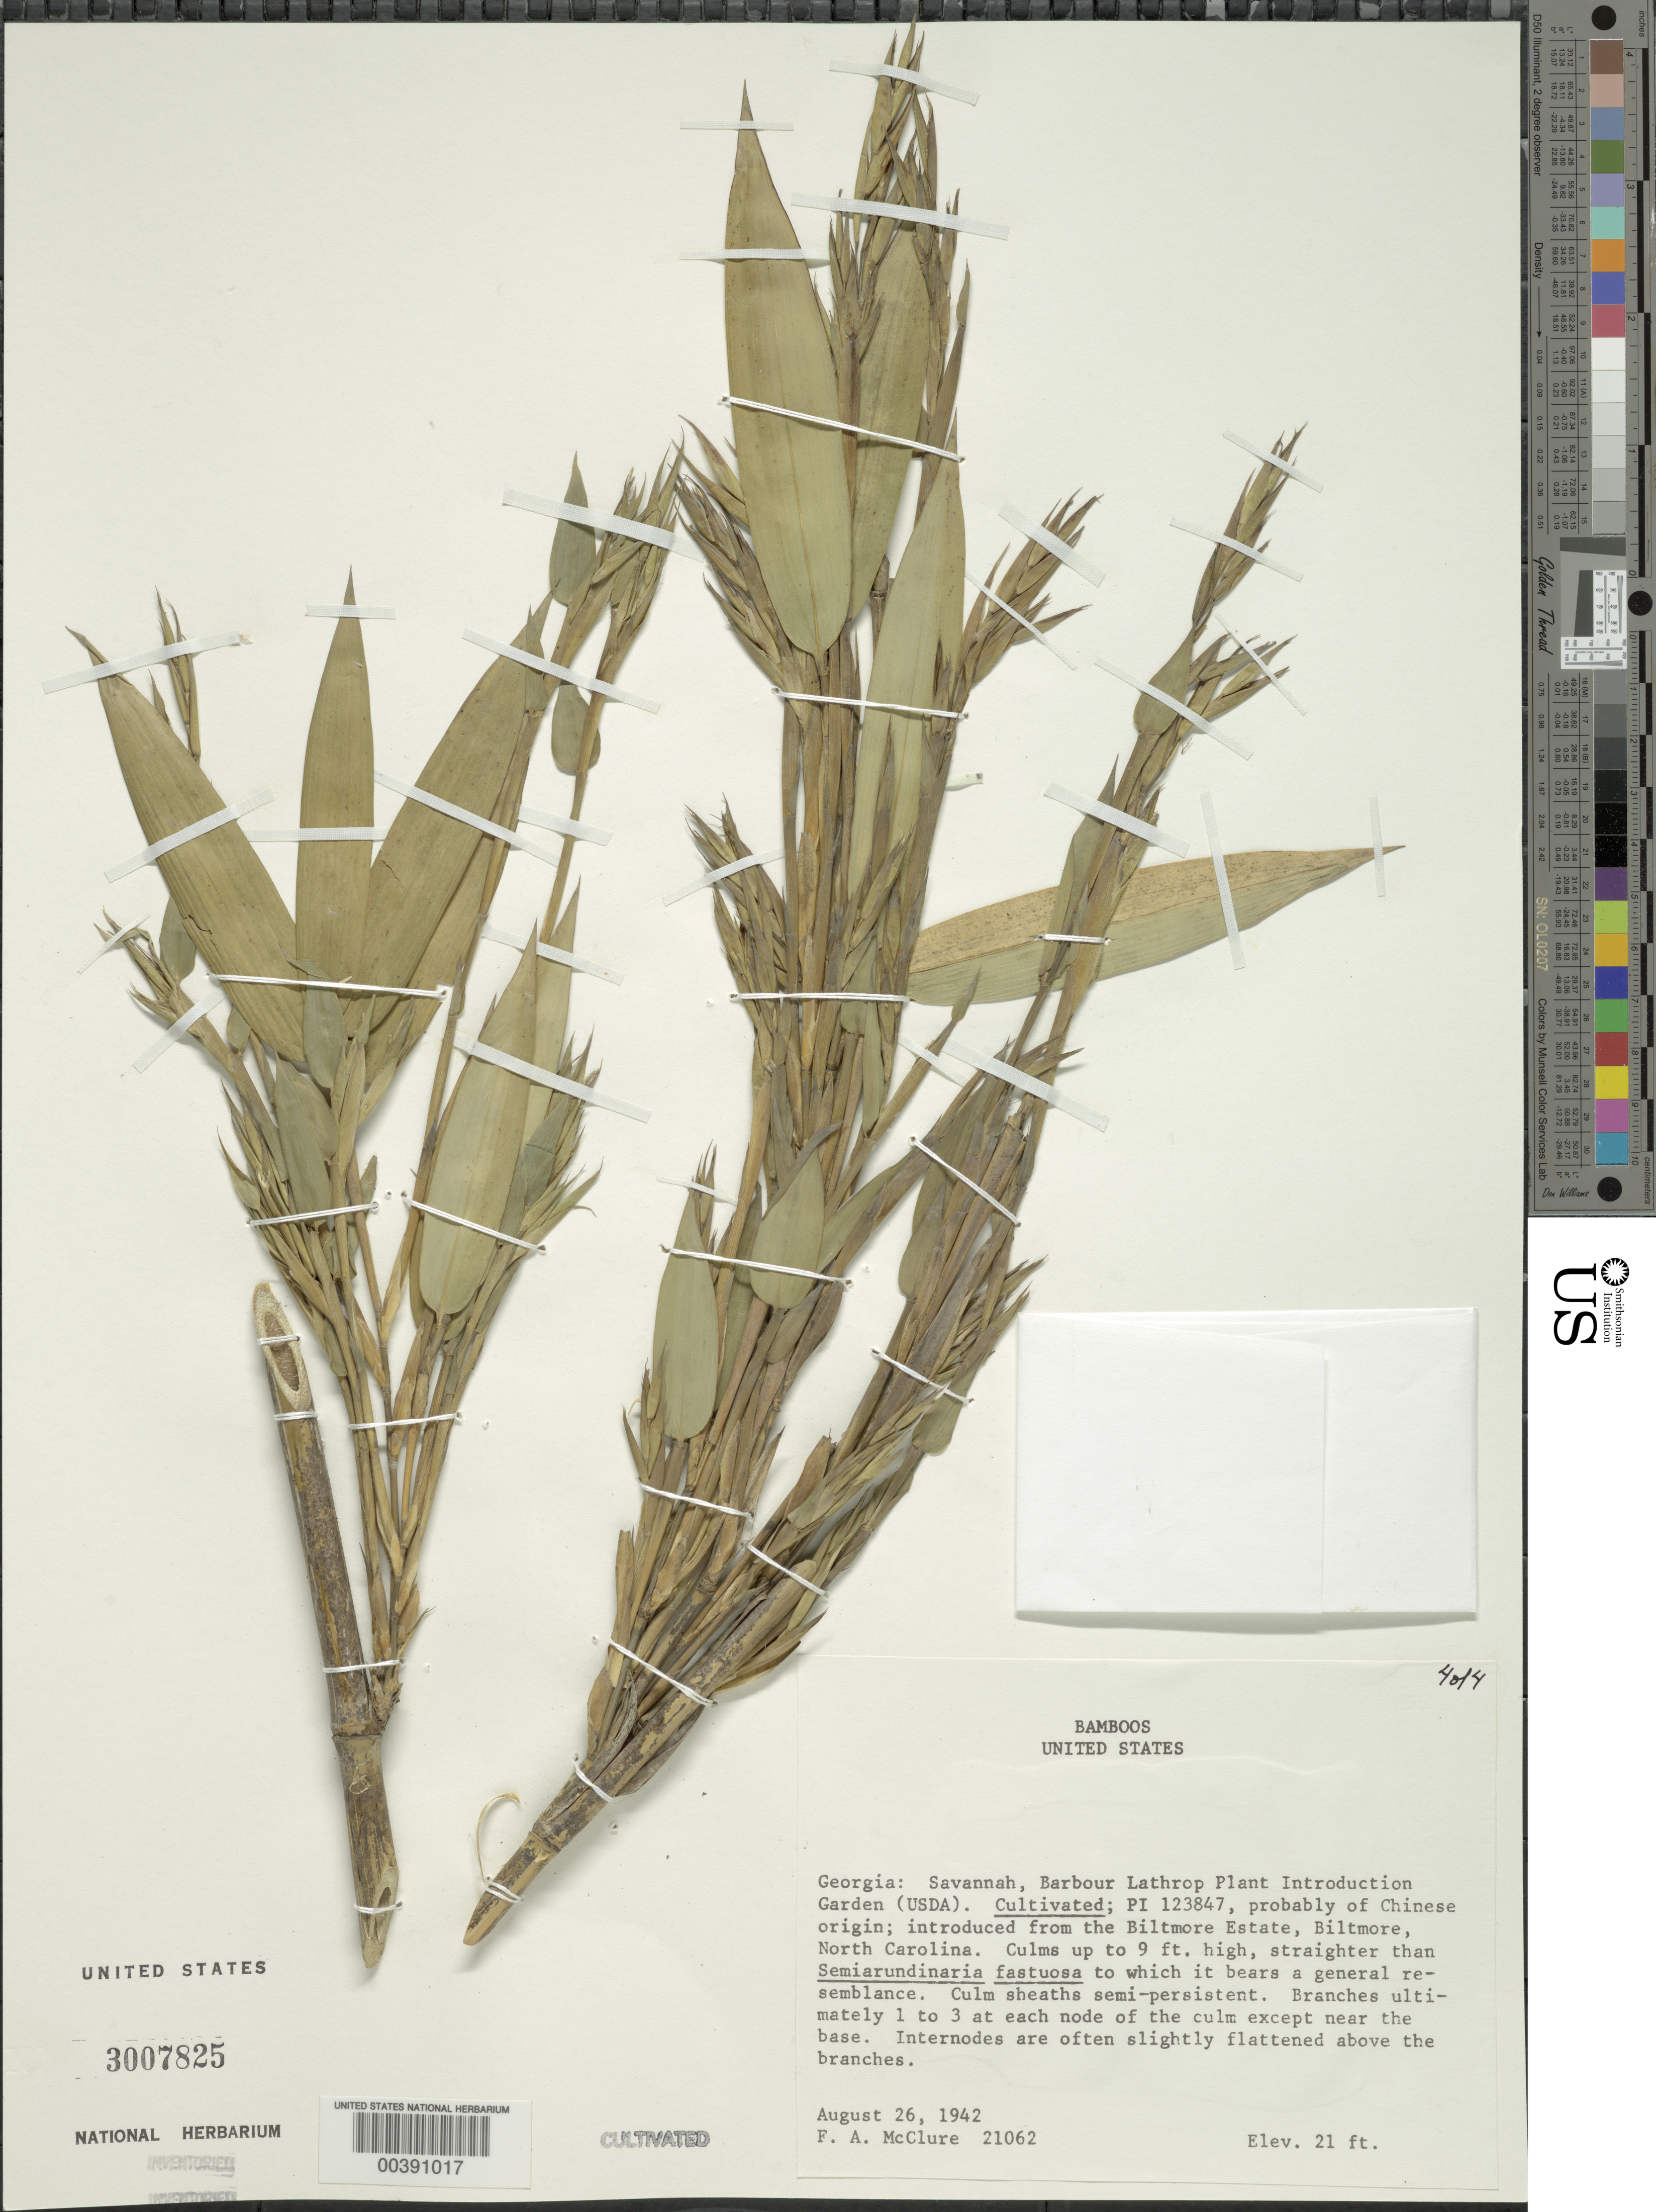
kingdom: Plantae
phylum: Tracheophyta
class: Liliopsida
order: Poales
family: Poaceae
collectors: F. A. McClure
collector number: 21062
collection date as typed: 26 Aug 1942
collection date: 1942-08-26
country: United States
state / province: Georgia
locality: Barbour lathrop pi garden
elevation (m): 6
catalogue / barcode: US 3007825